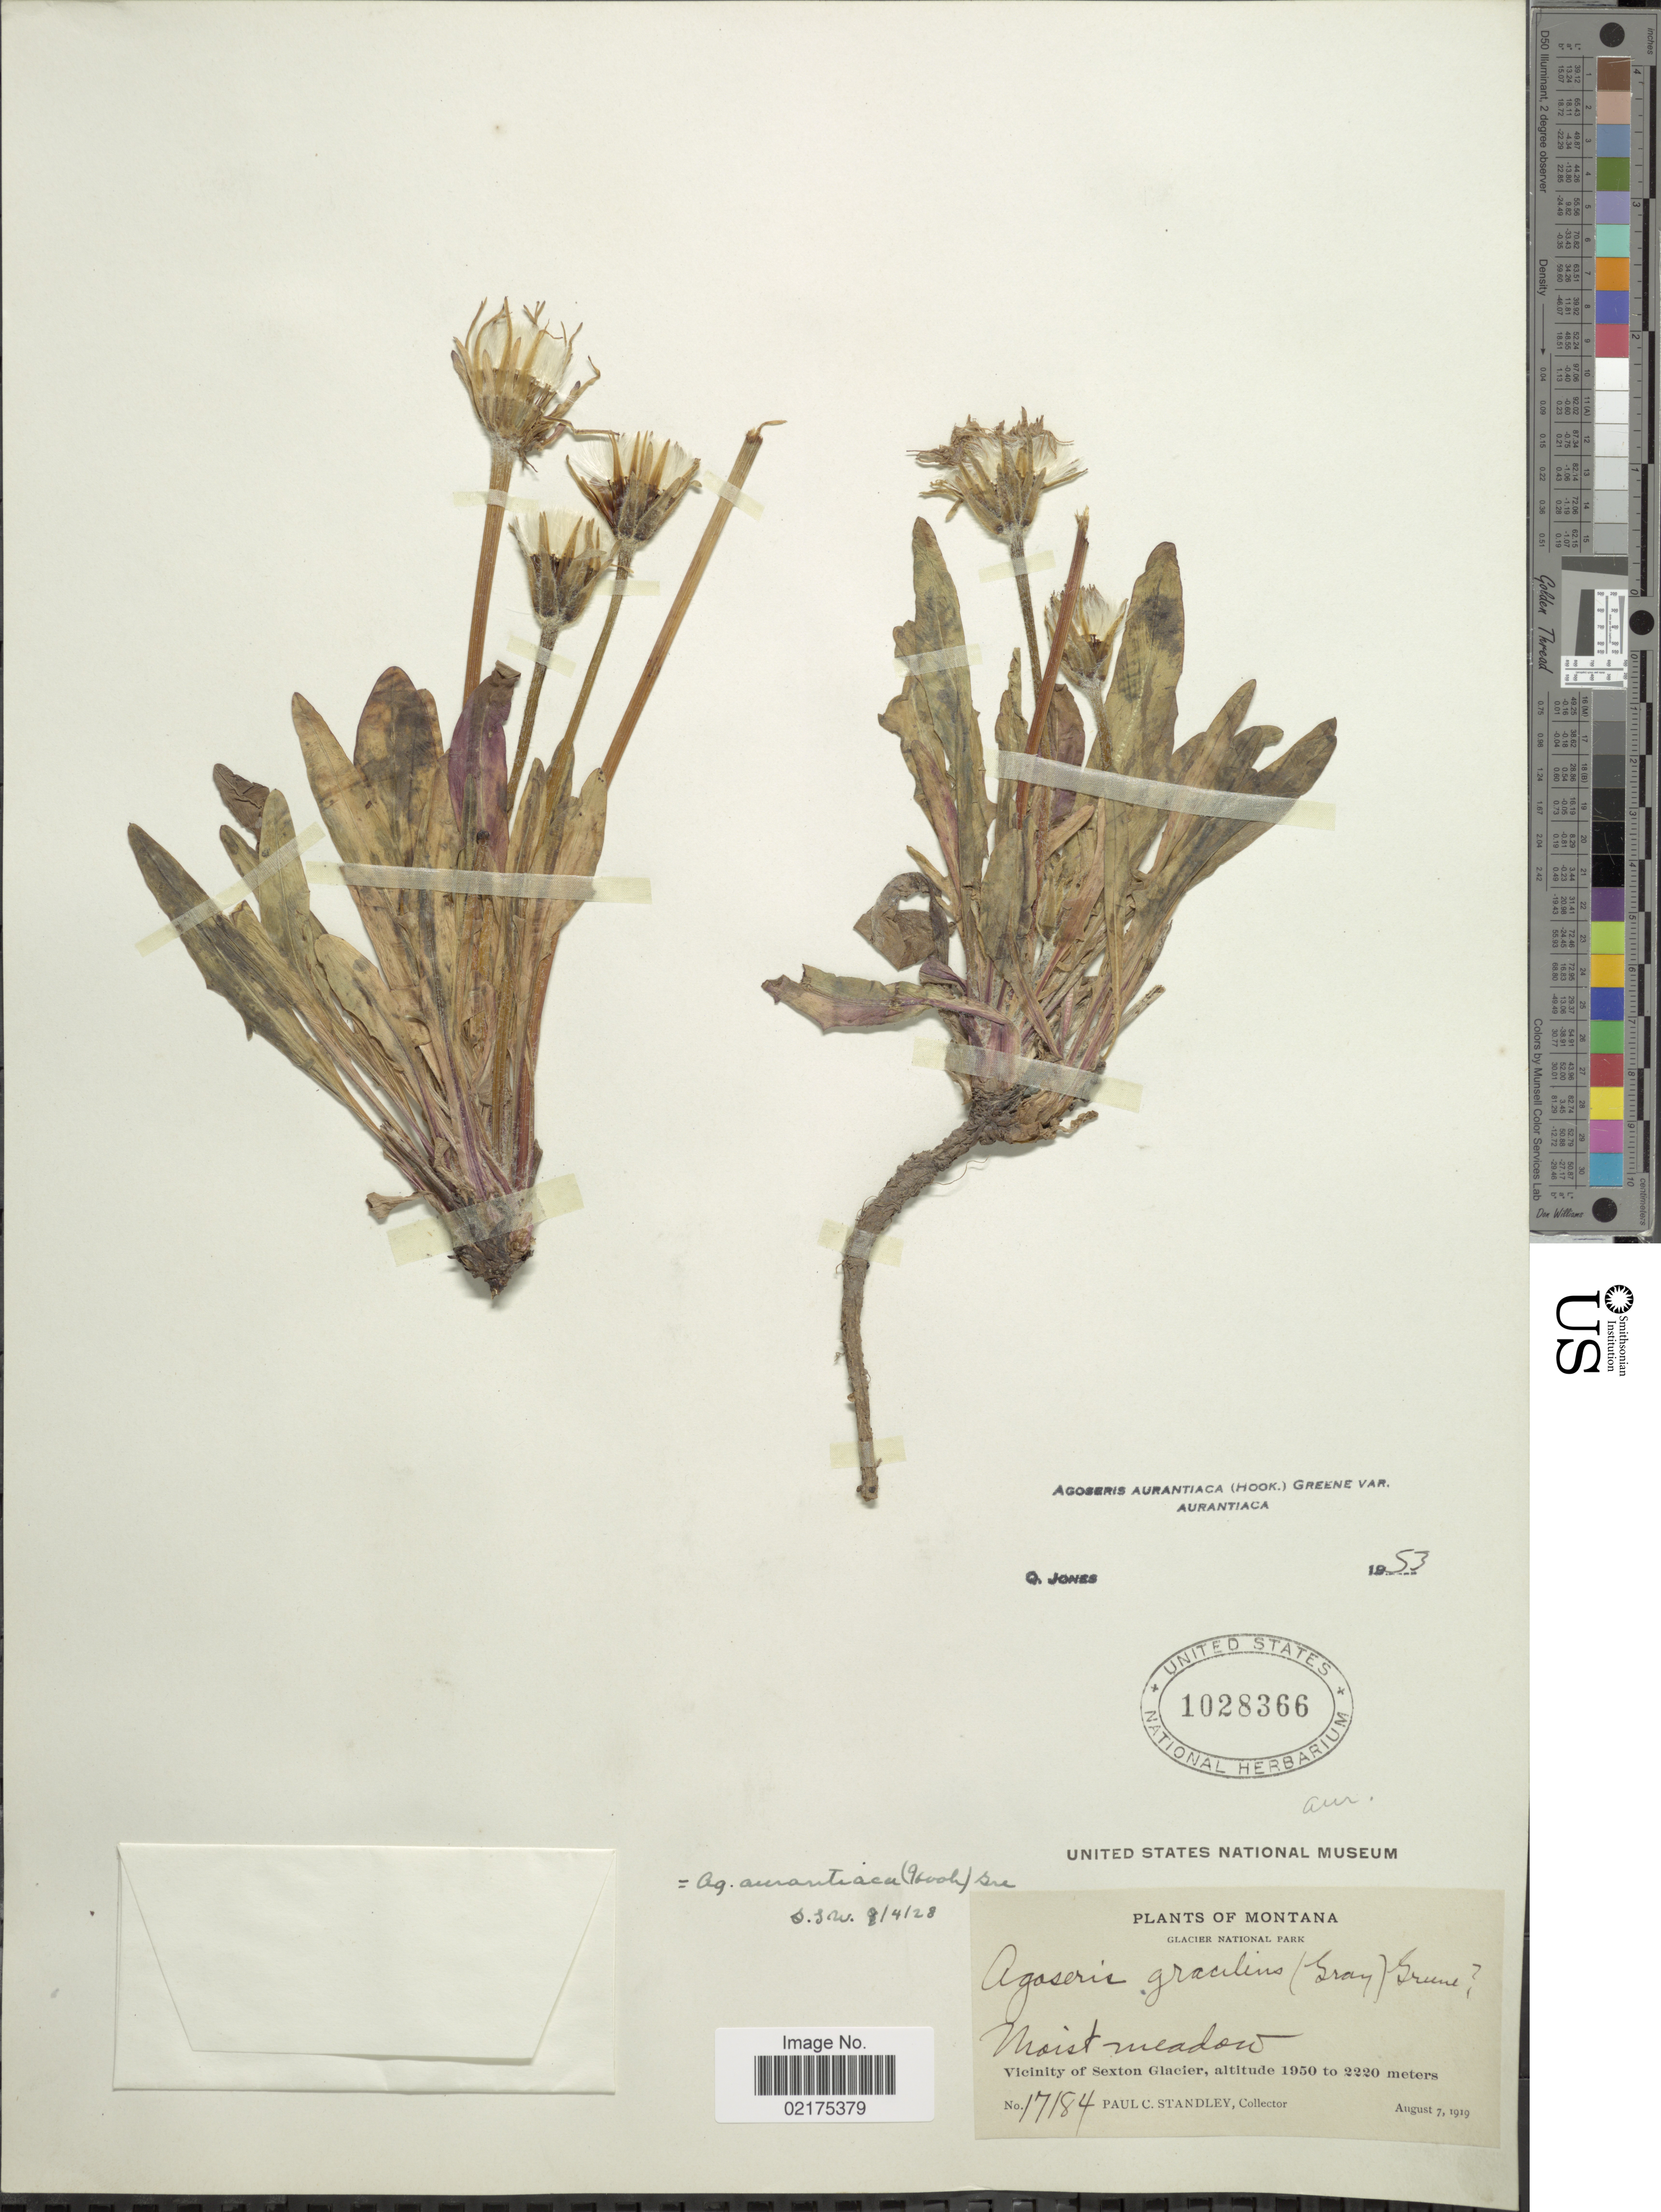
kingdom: Plantae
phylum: Tracheophyta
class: Magnoliopsida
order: Asterales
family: Asteraceae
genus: Agoseris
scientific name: Agoseris aurantiaca var. aurantiaca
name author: (Hook.) Greene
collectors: P. C. Standley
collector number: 17184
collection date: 1919-08-07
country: United States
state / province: Montana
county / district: Glacier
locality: Glacier National Park, Vicinity of Sexton Glacier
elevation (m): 1950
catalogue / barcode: US 1028366